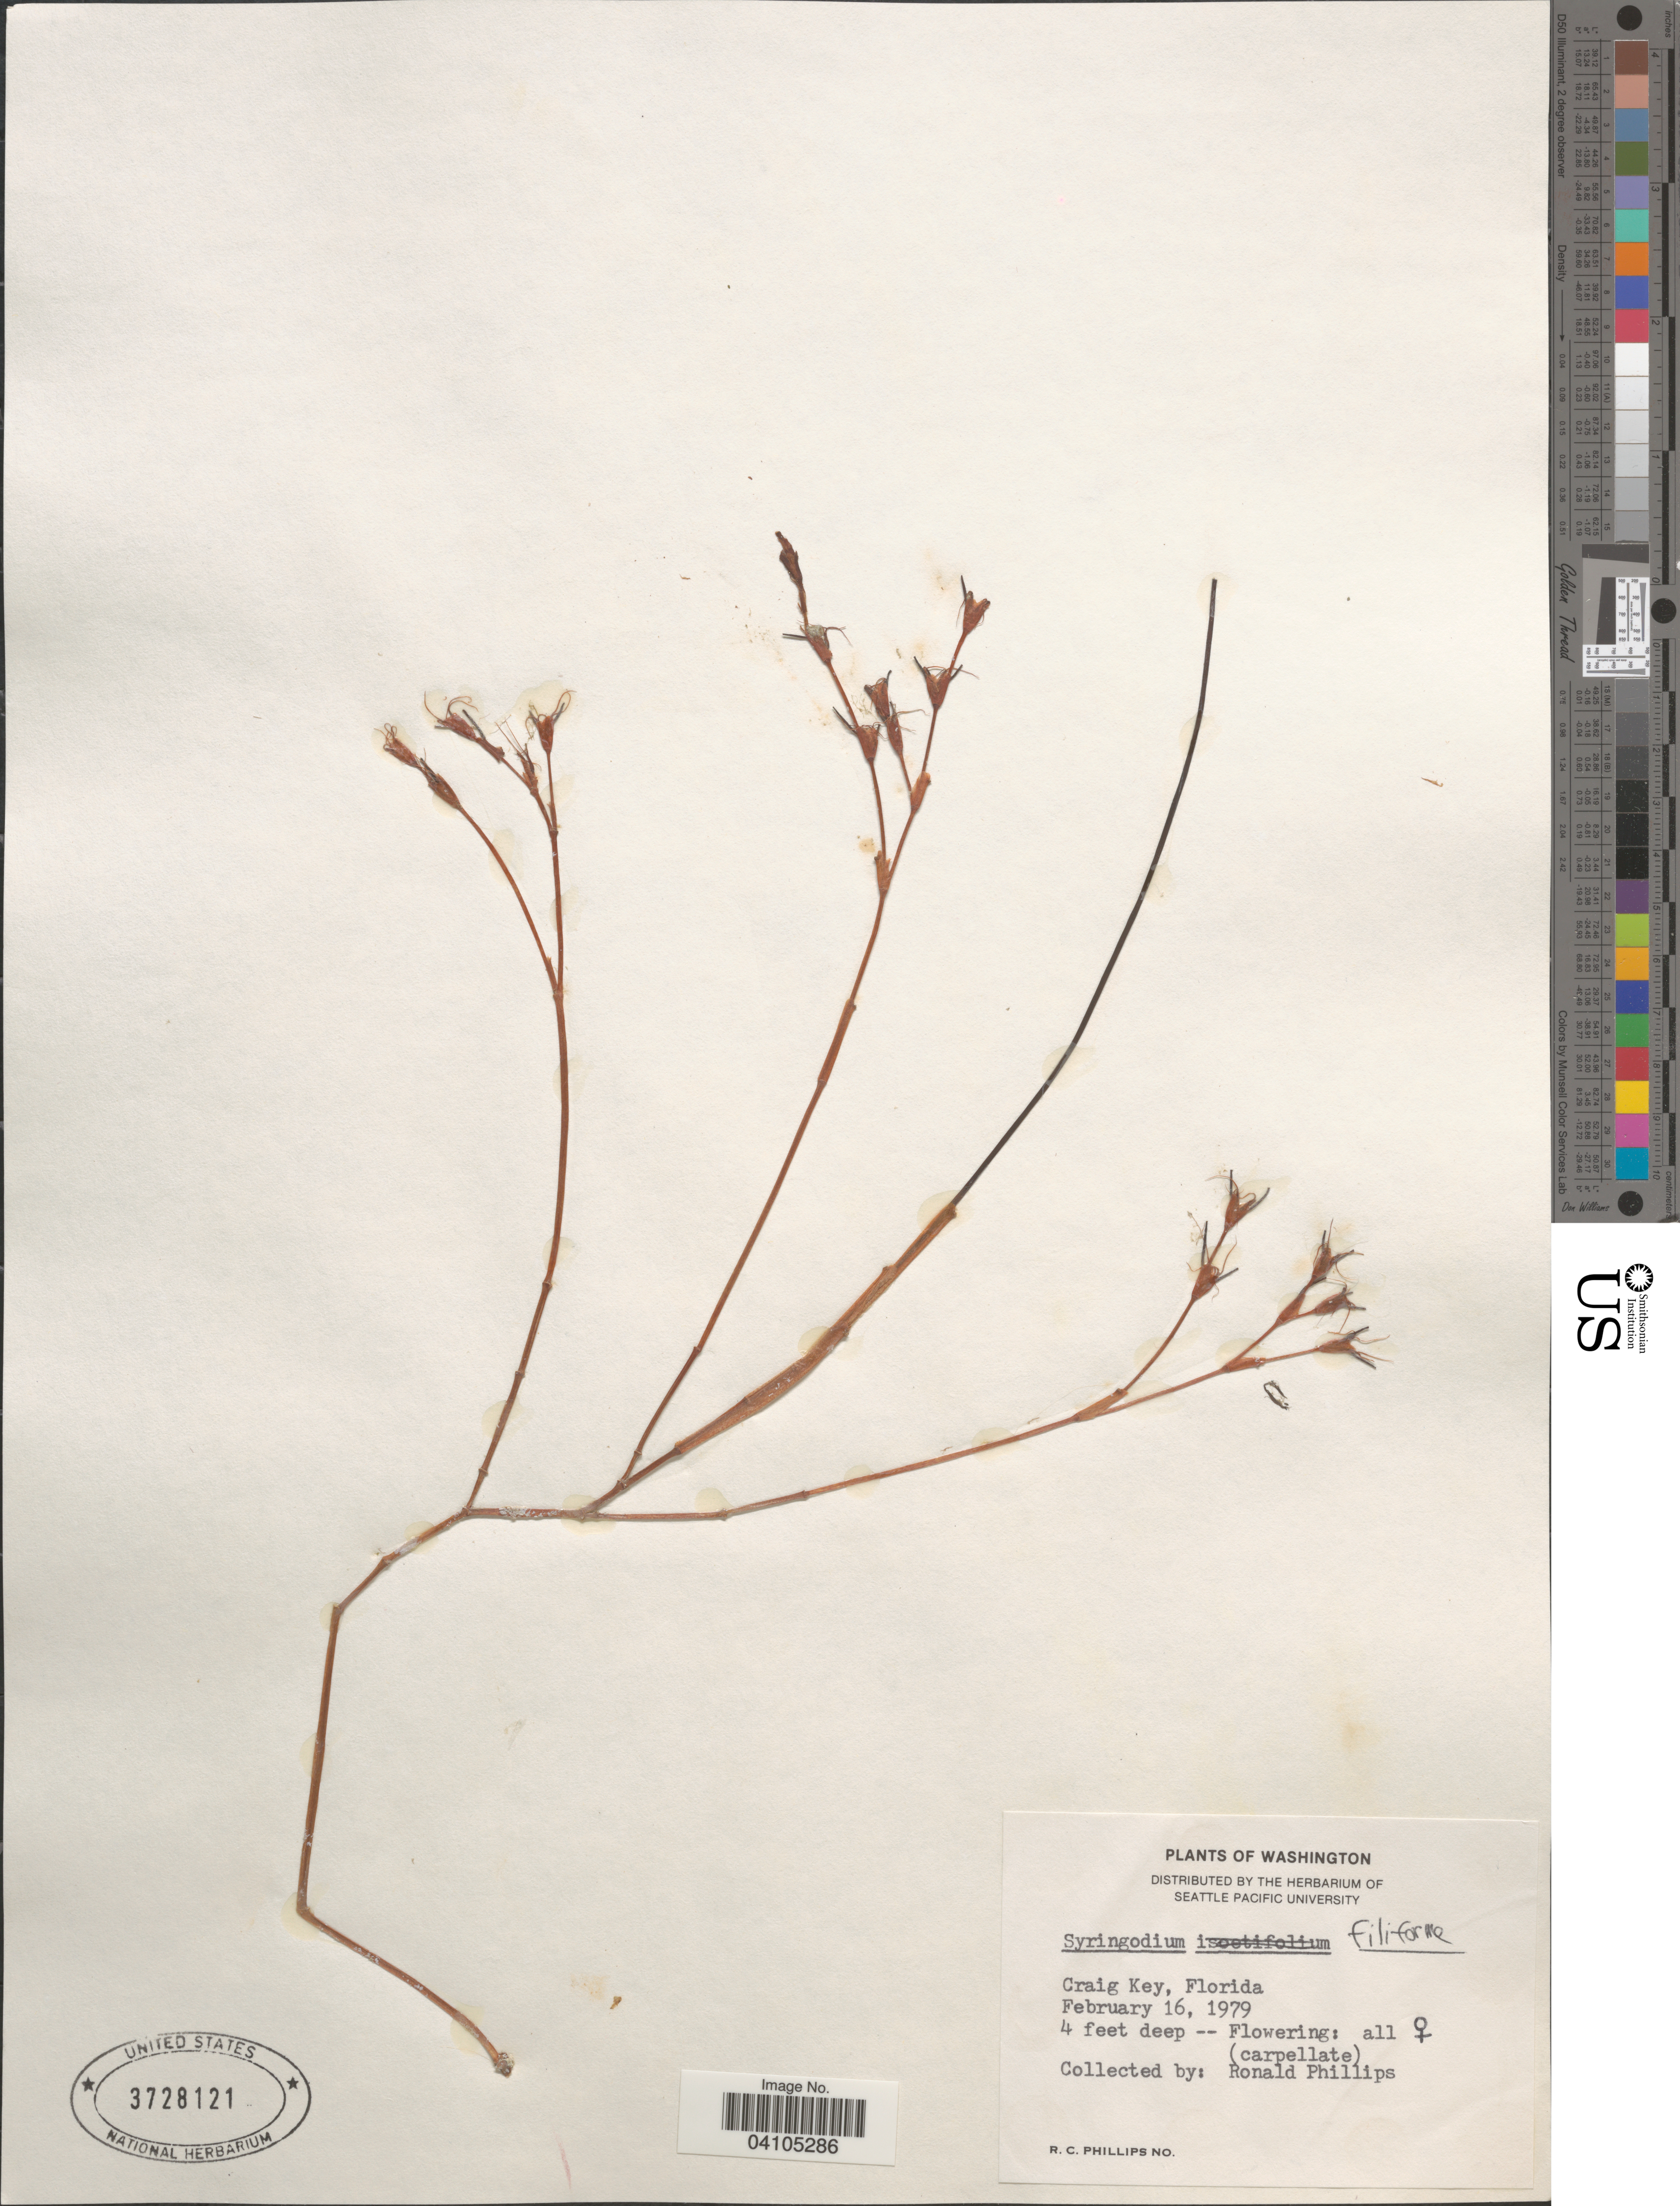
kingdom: Plantae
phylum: Tracheophyta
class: Liliopsida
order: Alismatales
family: Cymodoceaceae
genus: Syringodium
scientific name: Syringodium filiforme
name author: Kütz.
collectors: R. C. Phillips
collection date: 1979-02-16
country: United States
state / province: Florida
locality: Craig Key.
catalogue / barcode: US 3728121